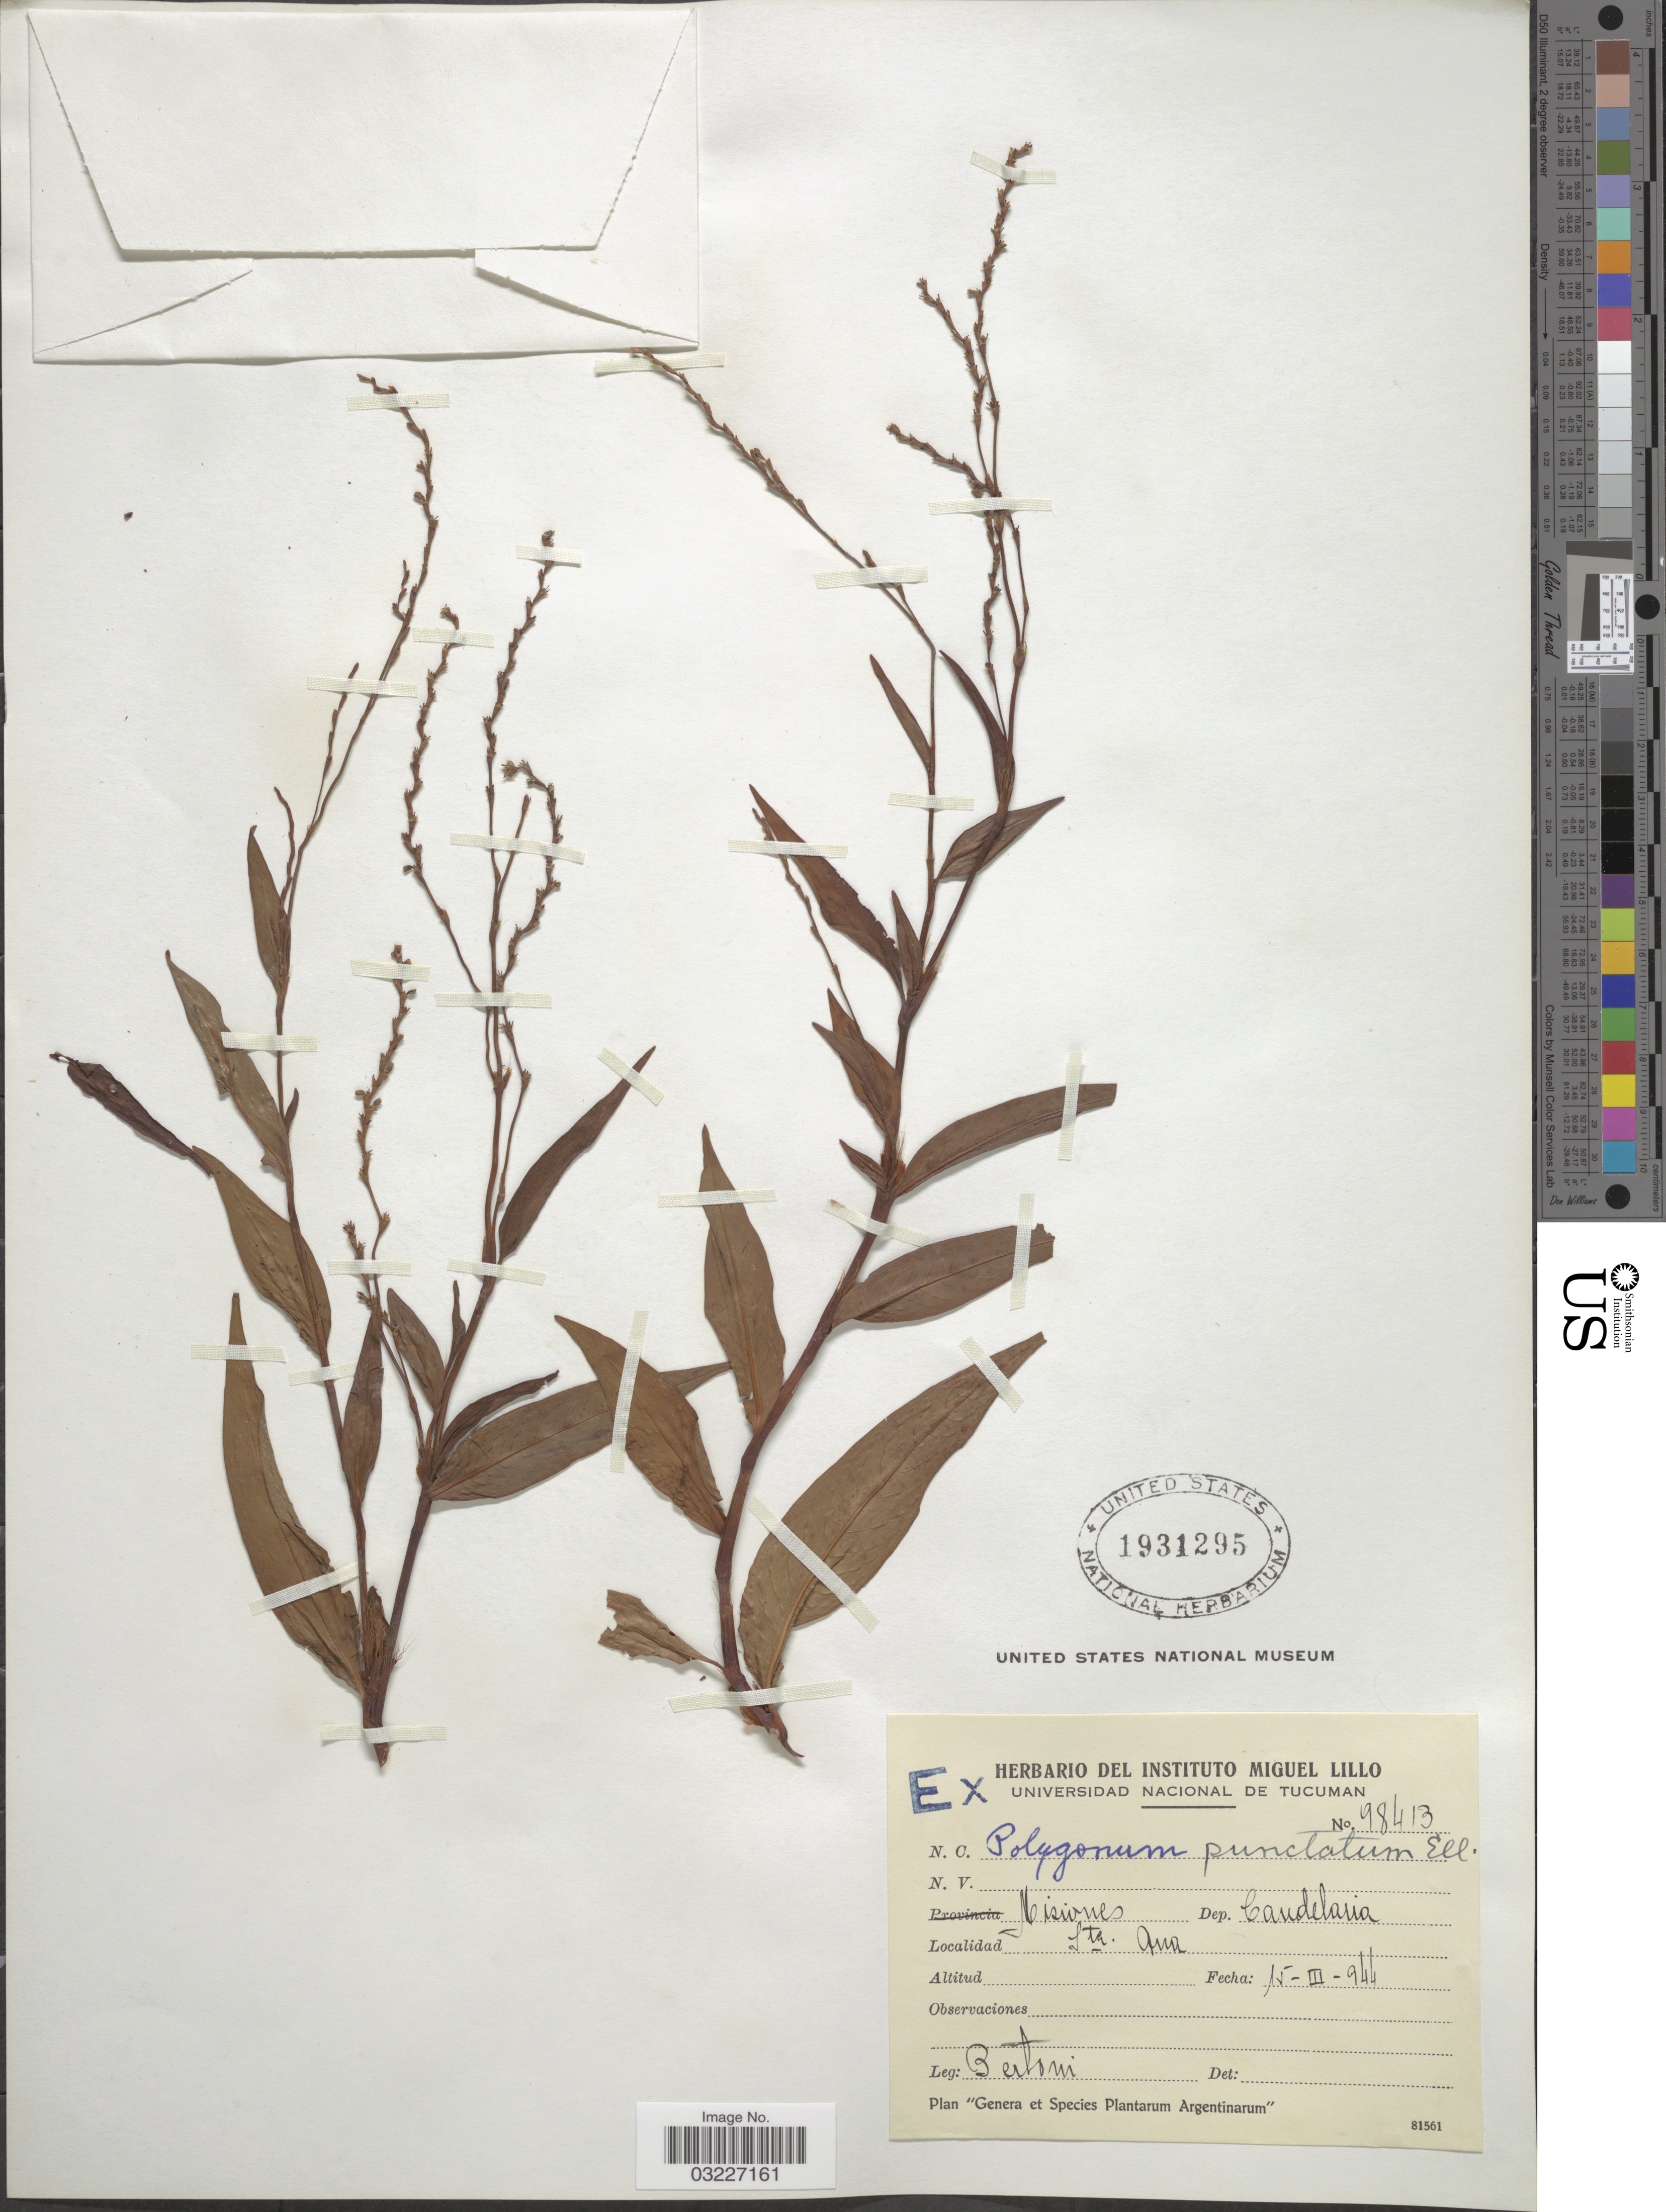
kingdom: Plantae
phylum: Tracheophyta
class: Magnoliopsida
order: Caryophyllales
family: Polygonaceae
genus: Polygonum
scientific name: Polygonum punctatum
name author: Elliott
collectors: -- Bertoni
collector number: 98413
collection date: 1944-03-15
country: Argentina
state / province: Misiones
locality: Dep. Candelaria. Sta. Ana.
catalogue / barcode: US 1931295